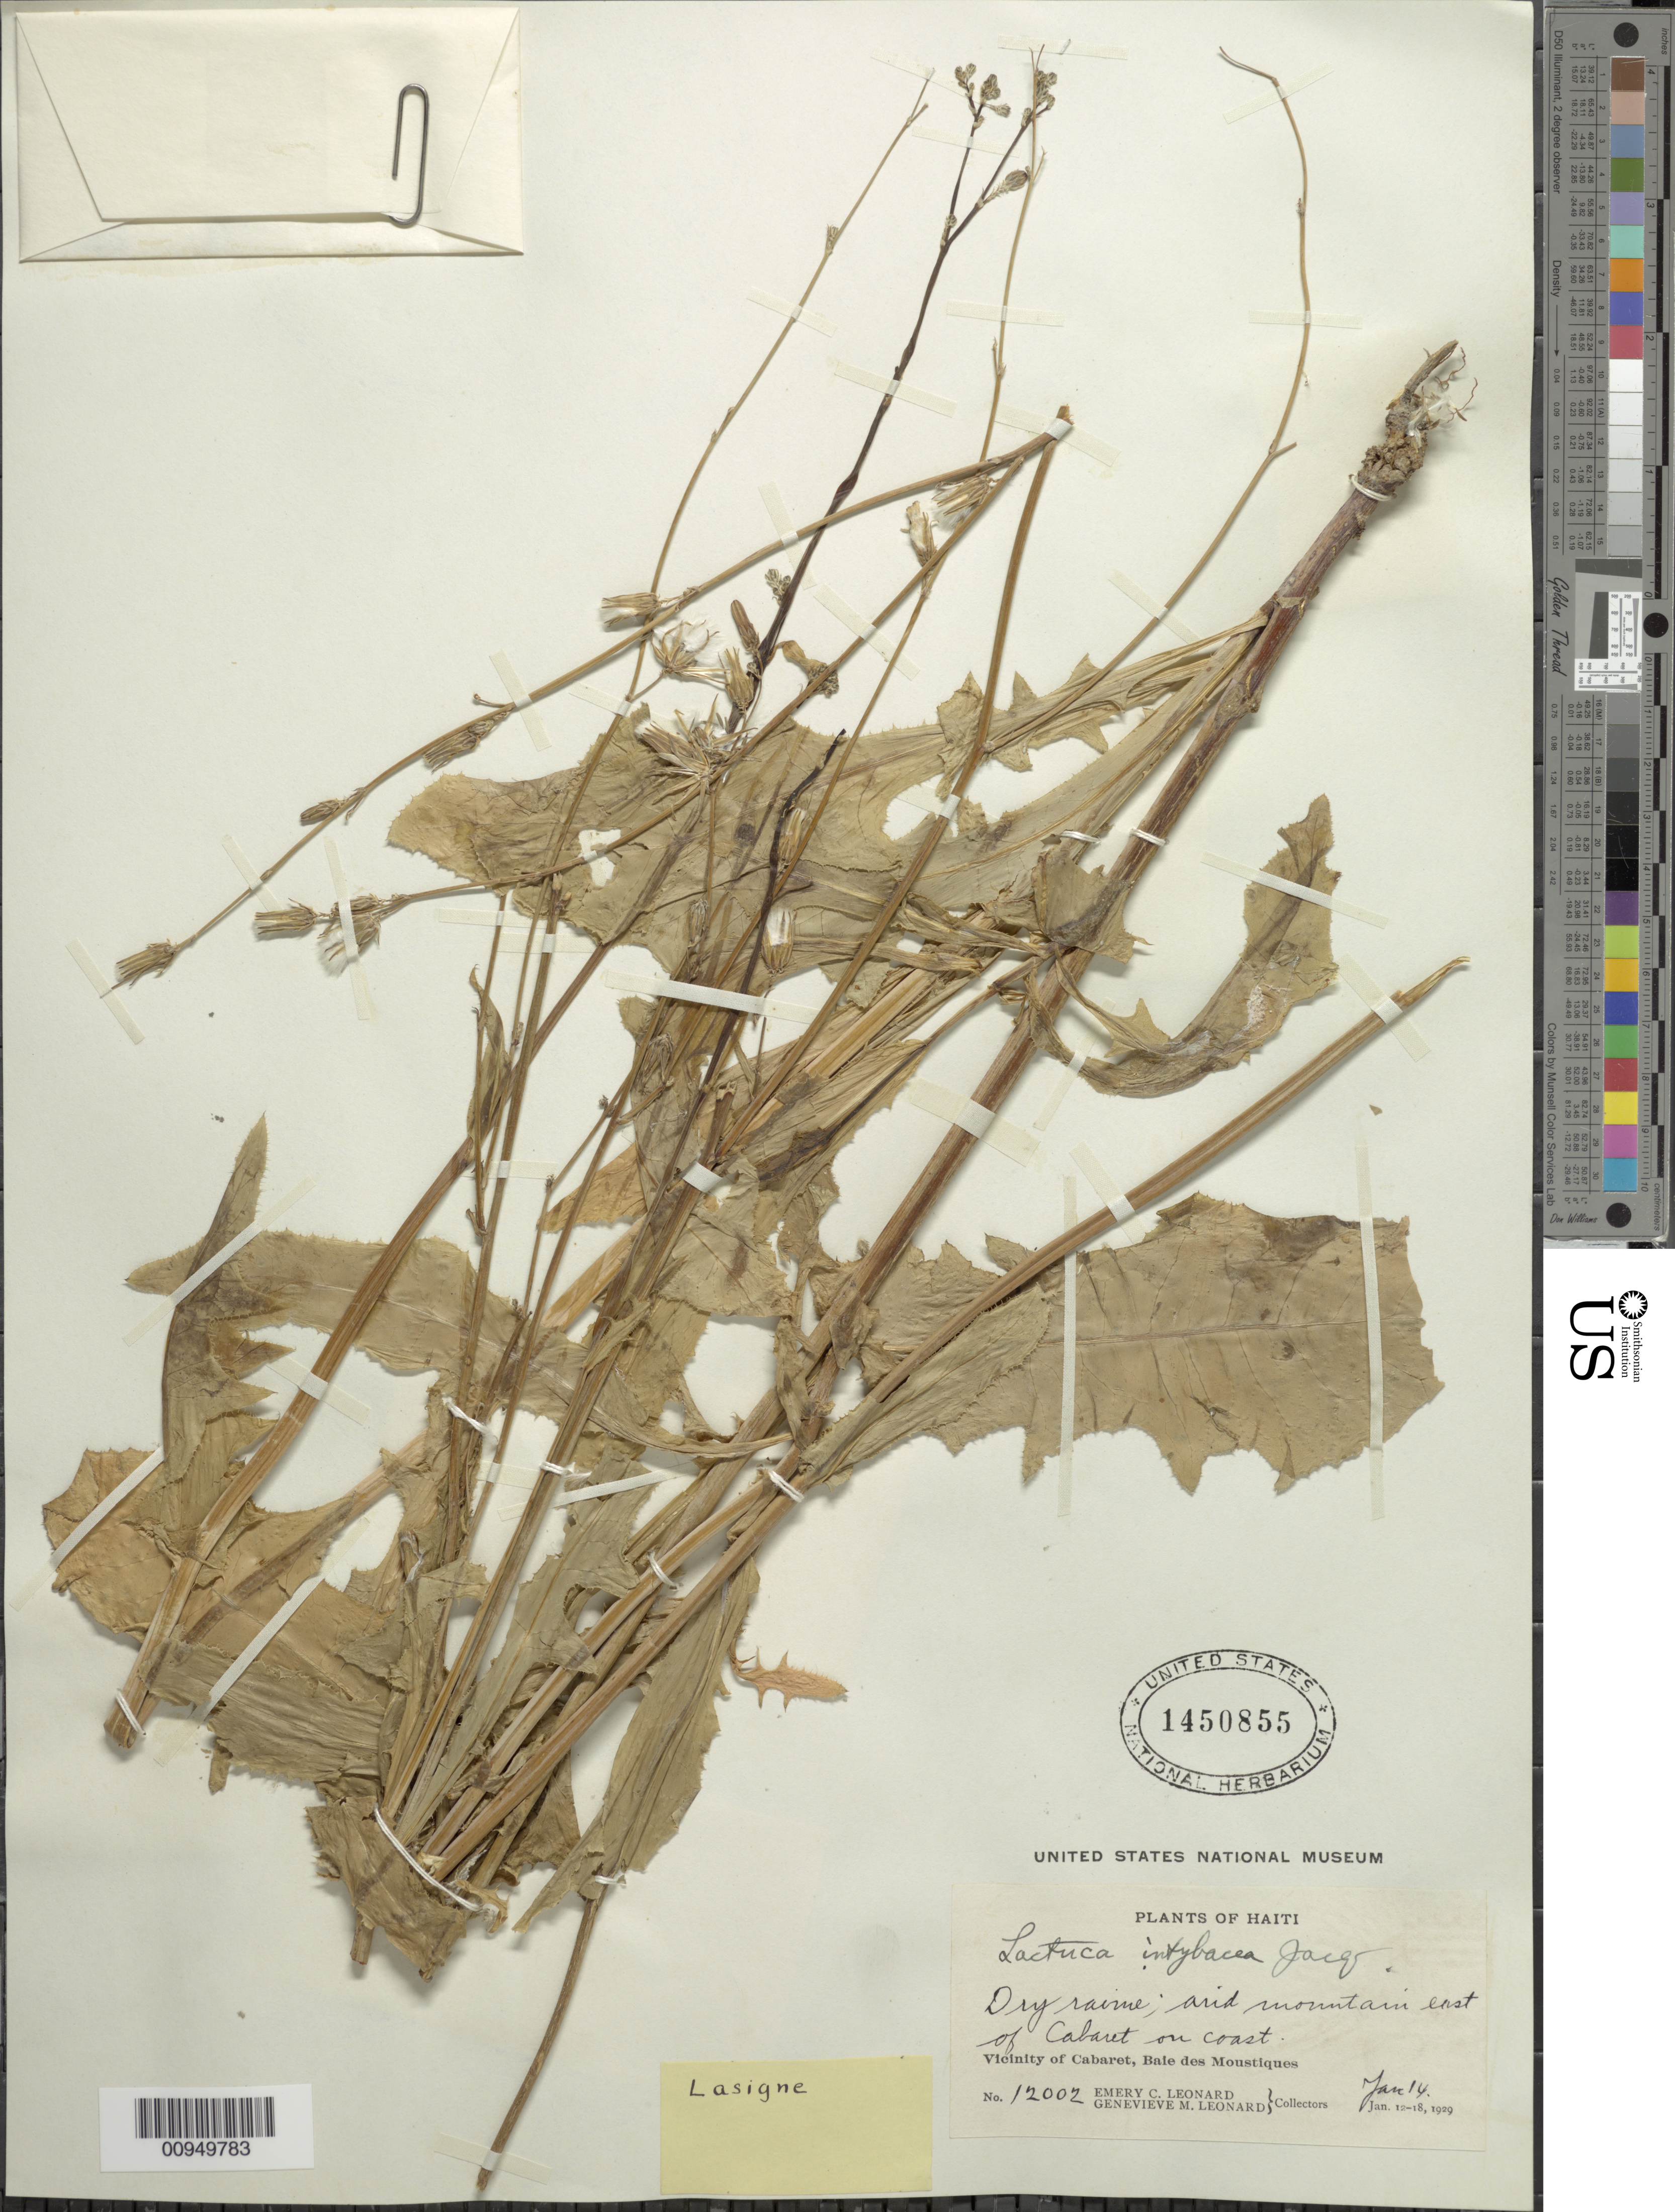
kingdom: Plantae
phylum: Tracheophyta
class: Magnoliopsida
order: Asterales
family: Asteraceae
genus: Launaea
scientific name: Launaea intybacea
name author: (Jacq.) Beauverd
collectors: E. C. Leonard & G. M. Leonard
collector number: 12002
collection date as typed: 14 Jan 1929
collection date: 1929-01-14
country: Haiti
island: Hispaniola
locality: Vicinity of Cabaret, Baie des Moustiques, ravine in arid mountain E of Cabaret on coast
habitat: Dry ravine in mountain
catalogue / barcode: US 1450855